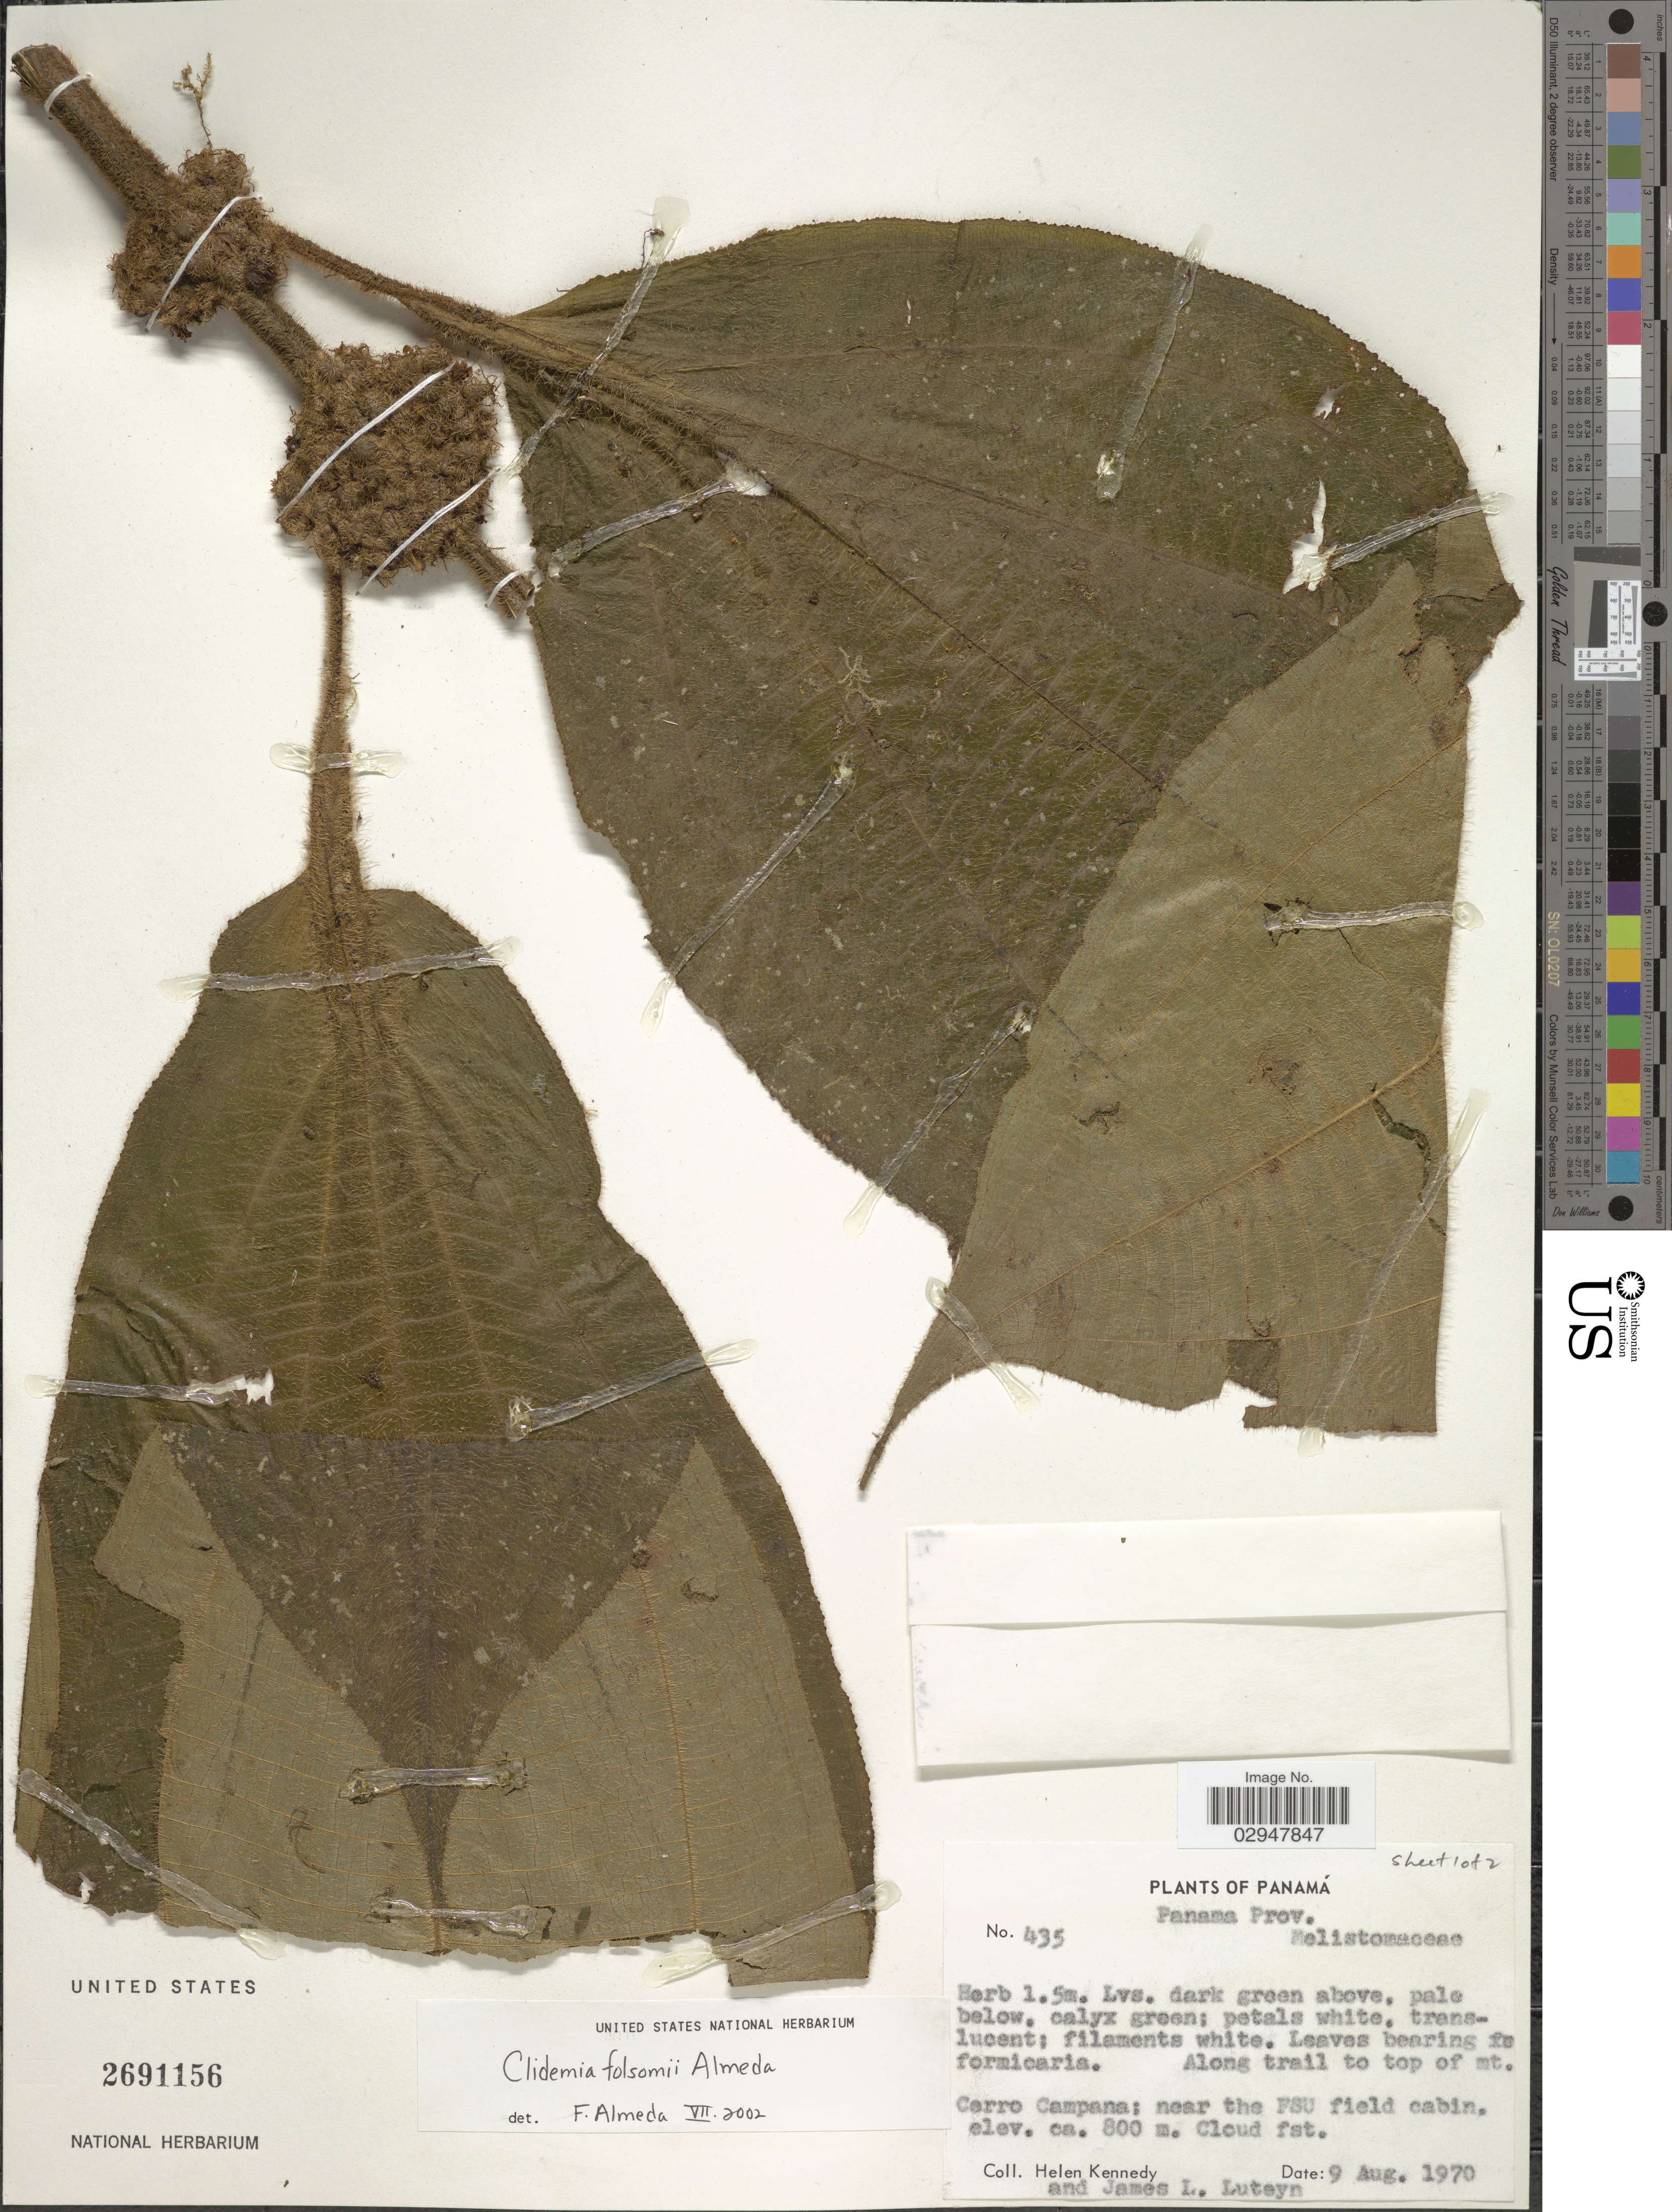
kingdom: Plantae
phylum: Tracheophyta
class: Magnoliopsida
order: Myrtales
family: Melastomataceae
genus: Clidemia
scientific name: Clidemia folsomii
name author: Almeda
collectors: H. Kennedy & J. Luteyn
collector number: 435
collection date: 1970-08-09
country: Panama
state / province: Panamá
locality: Cerro Campana: near the FSU field cabin.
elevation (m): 800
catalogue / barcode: US 2691156